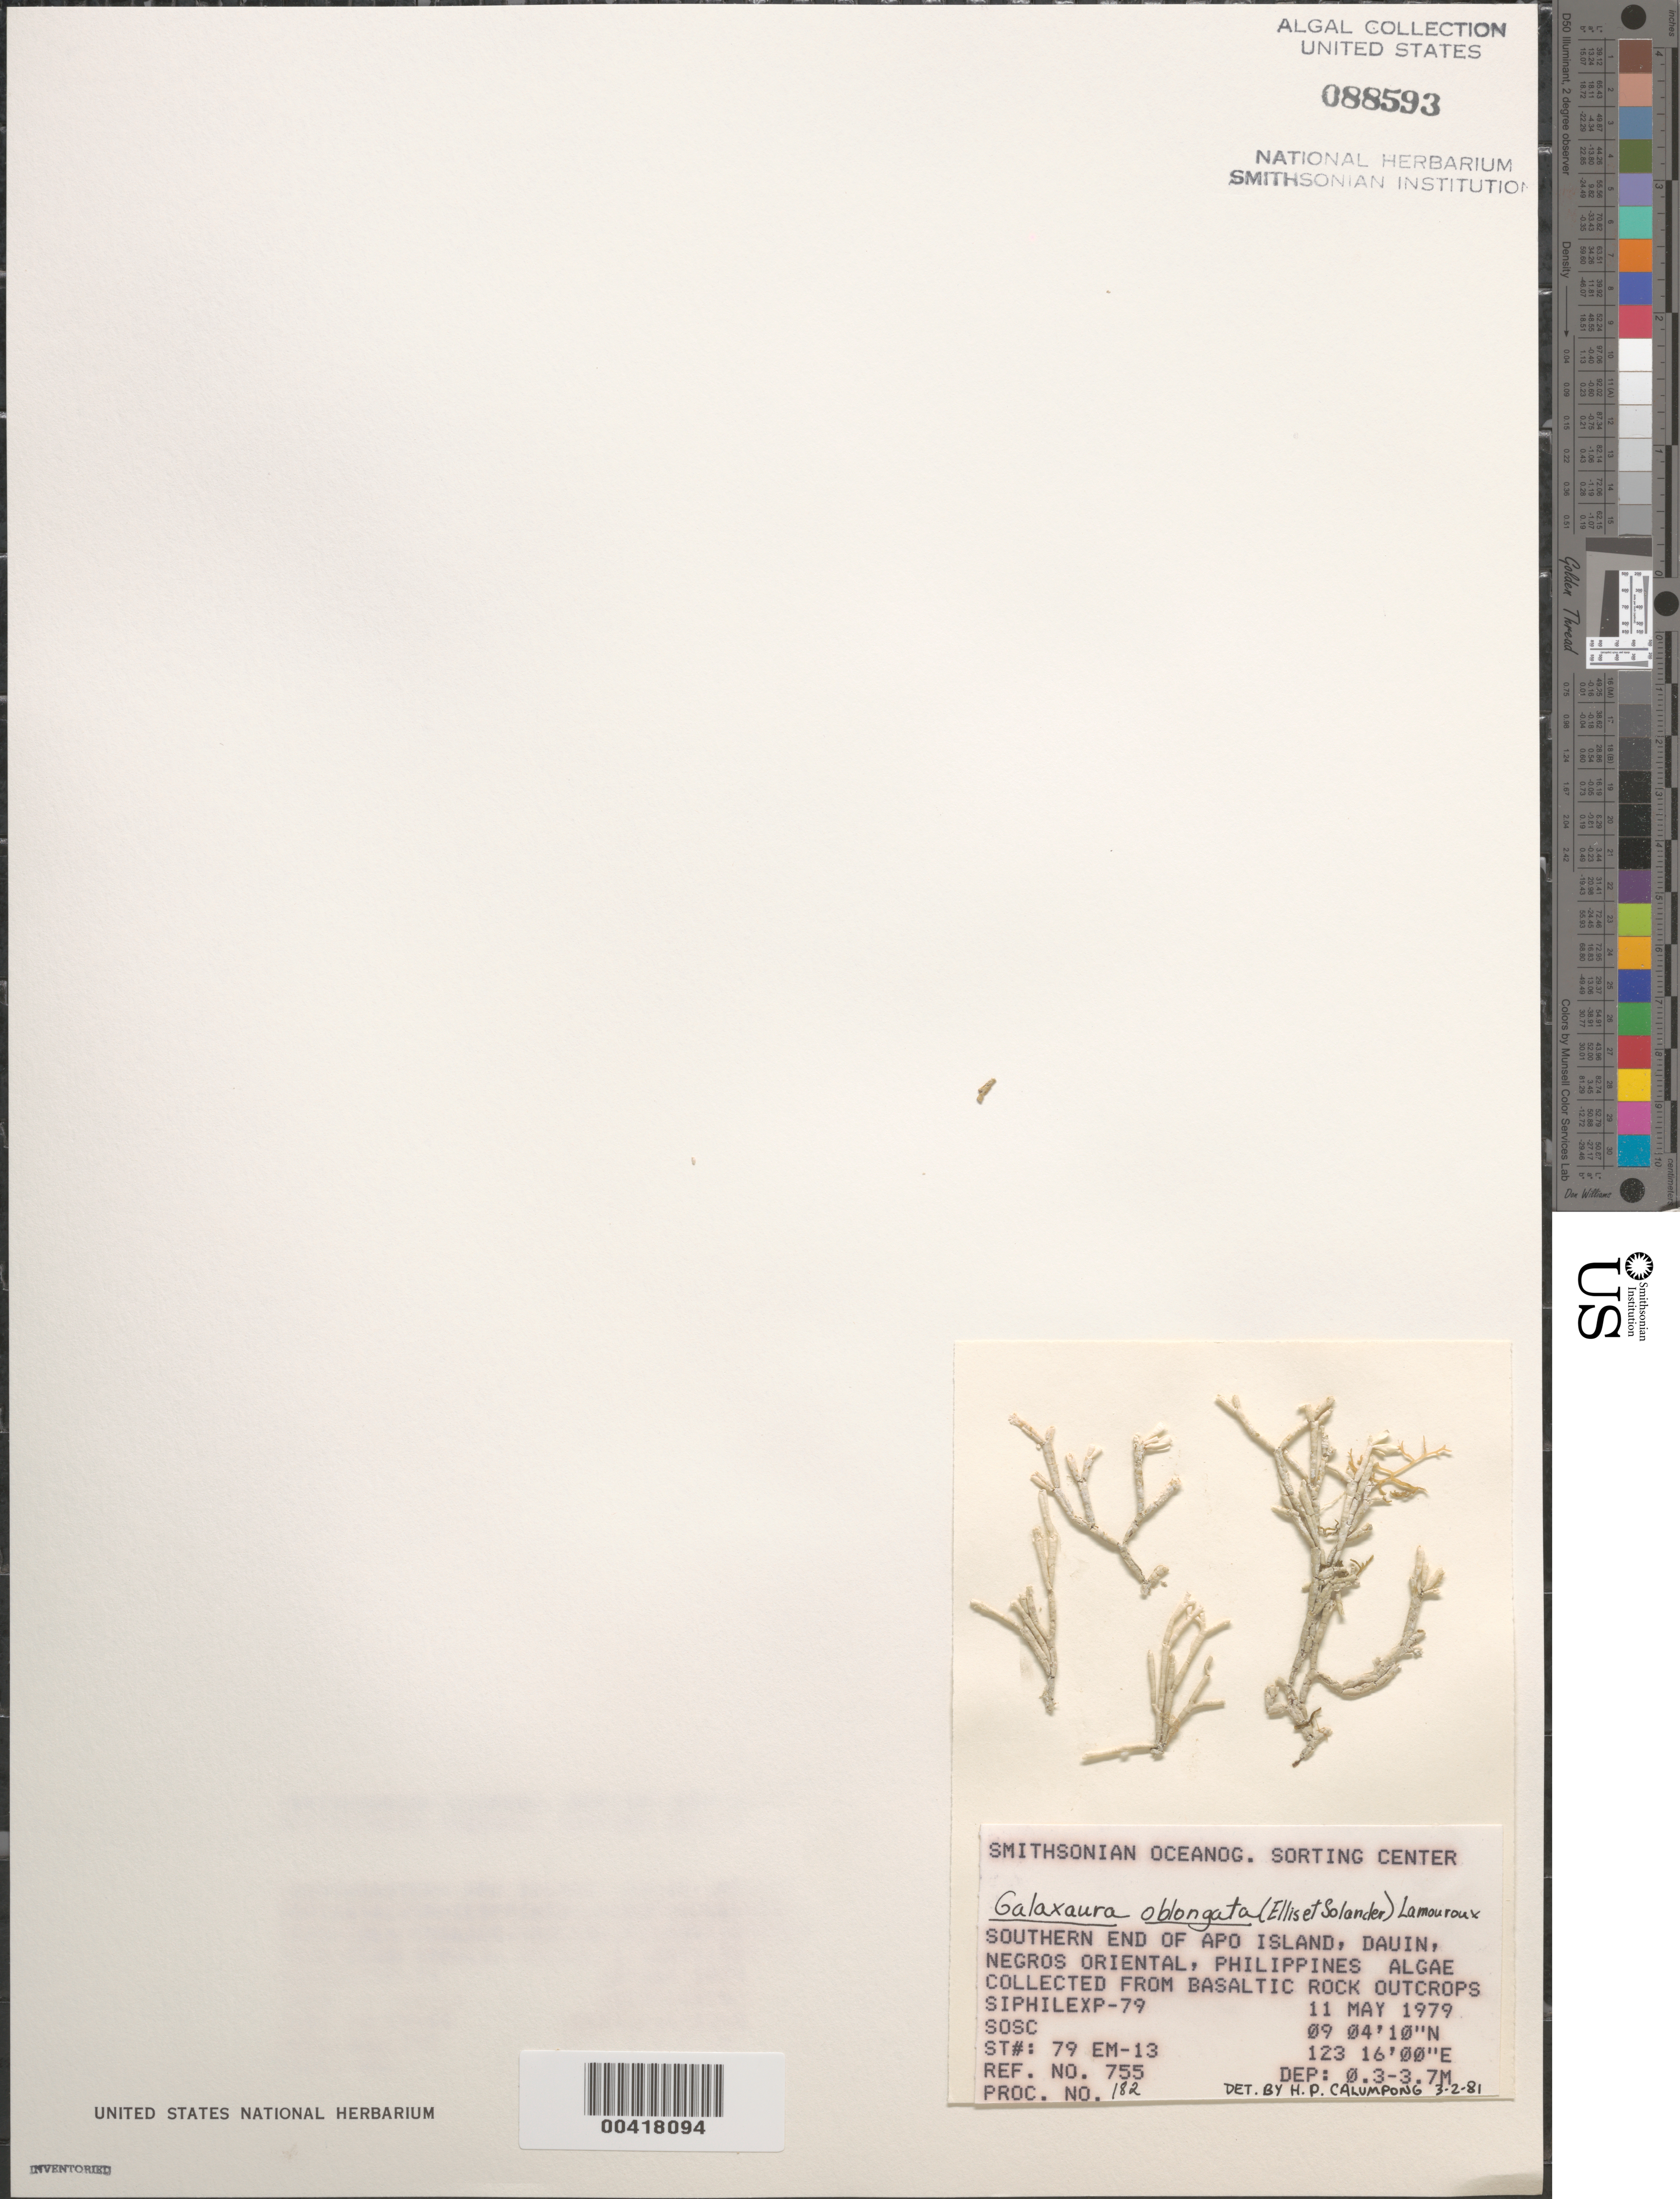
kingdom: Plantae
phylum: Rhodophyta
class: Florideophyceae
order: Nemaliales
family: Galaxauraceae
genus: Tricleocarpa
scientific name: Tricleocarpa fragilis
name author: (L.) Huisman & R.A. Towns.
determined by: Algae name updating Project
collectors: SOSC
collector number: Station 79 Em-13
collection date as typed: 11 May 1979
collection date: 1979-05-11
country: Philippines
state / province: Central Visayas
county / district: Negros Oriental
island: Negros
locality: Apo Island, Dauin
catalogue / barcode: US 88593